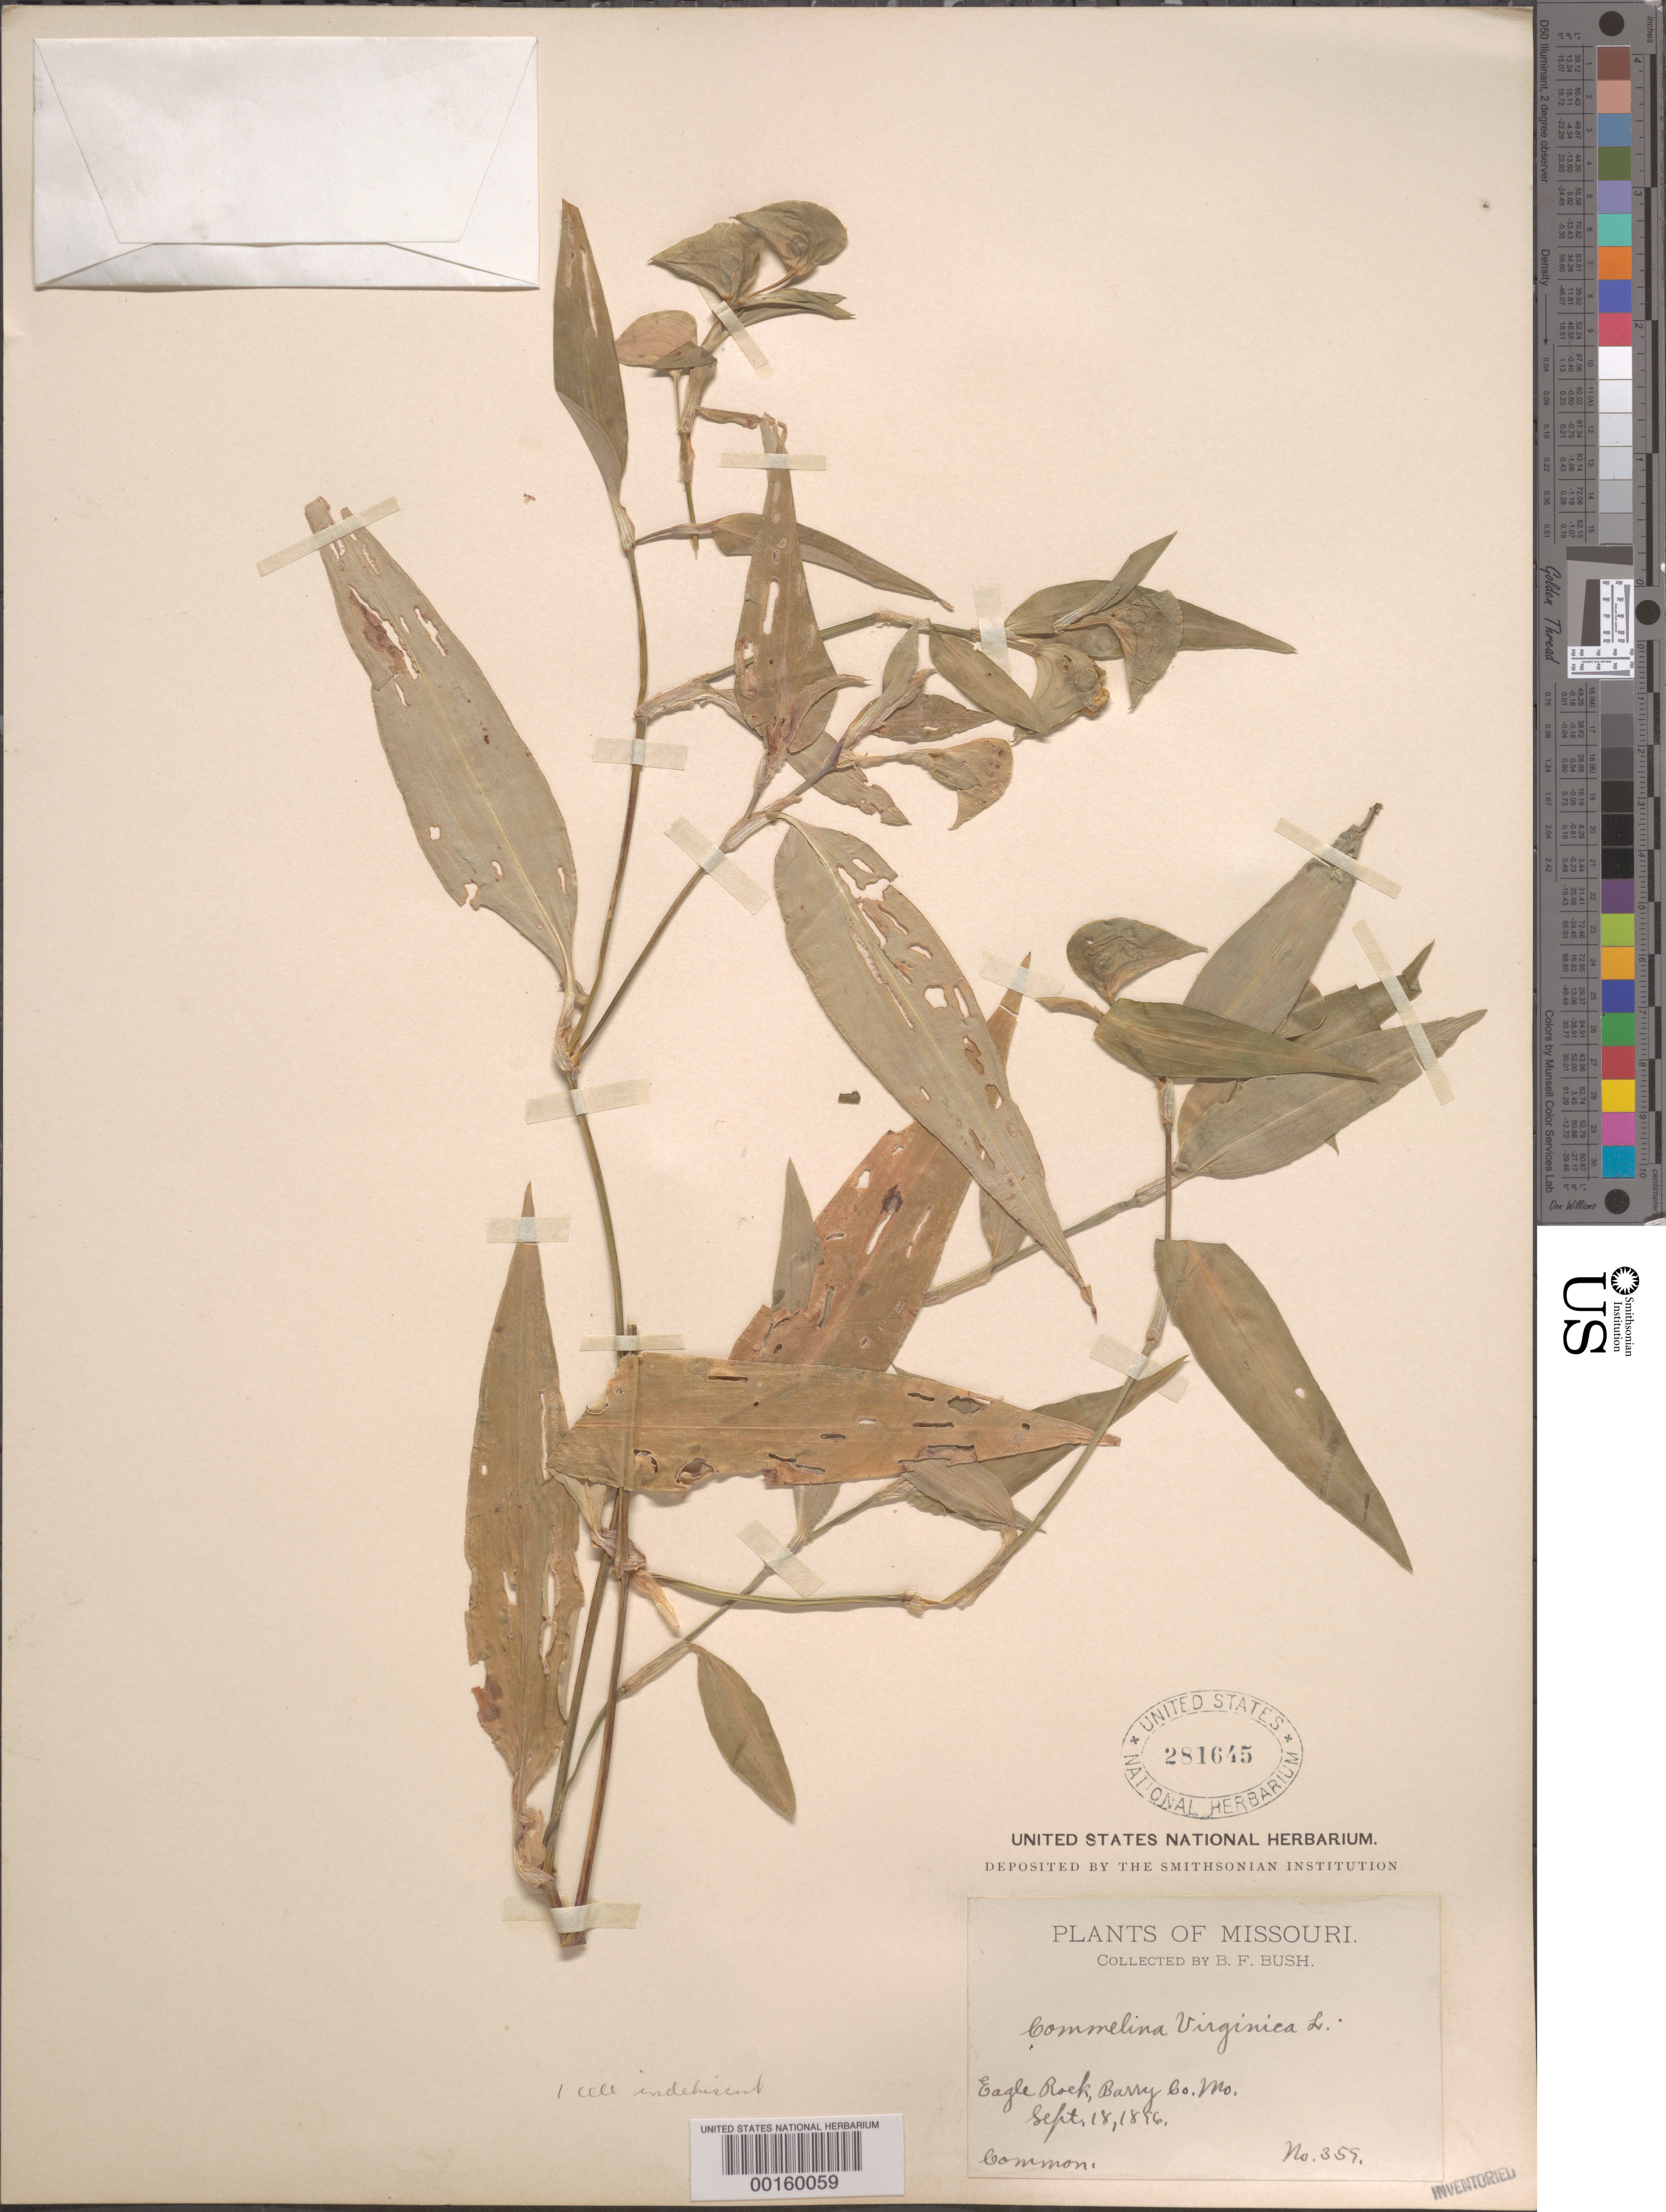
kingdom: Plantae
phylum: Tracheophyta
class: Liliopsida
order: Commelinales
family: Commelinaceae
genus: Commelina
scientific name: Commelina erecta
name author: L.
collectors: B. F. Bush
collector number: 359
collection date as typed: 18 Sep 1896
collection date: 1896-09-18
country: United States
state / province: Missouri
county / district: Barry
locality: Eagle rock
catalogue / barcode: US 281645